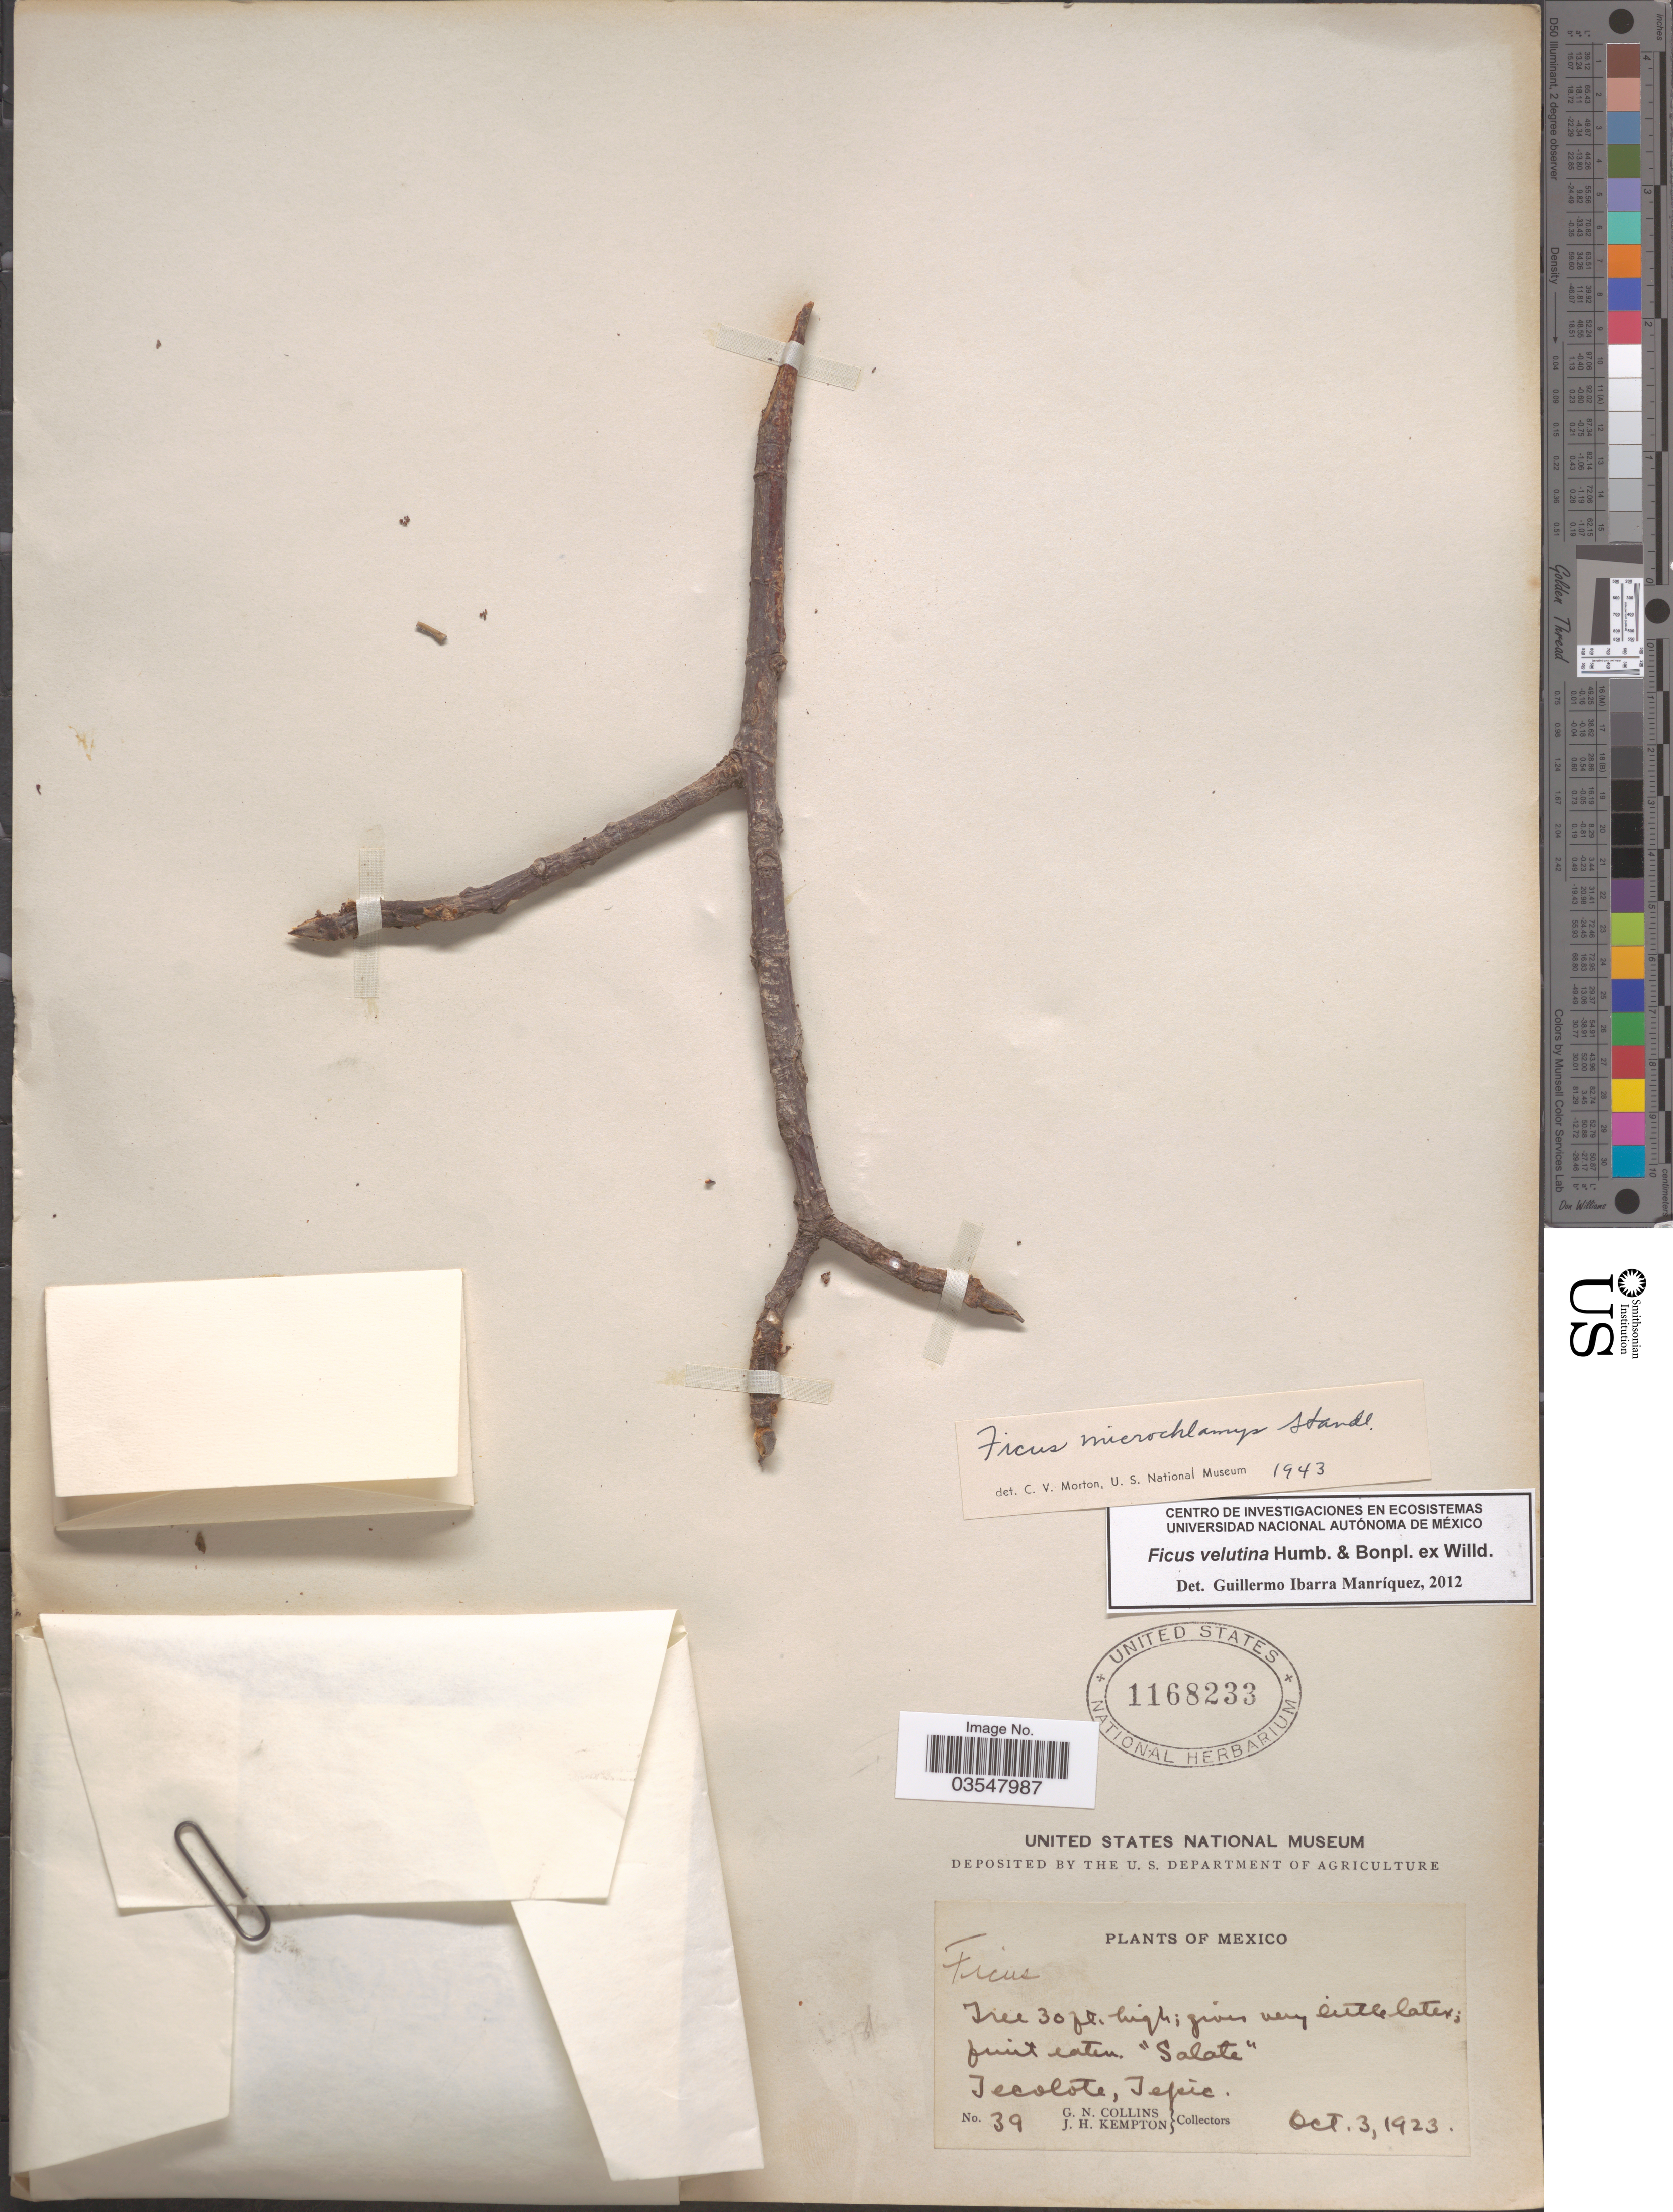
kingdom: Plantae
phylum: Tracheophyta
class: Magnoliopsida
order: Rosales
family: Moraceae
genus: Ficus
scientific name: Ficus velutina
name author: Humb. & Bonpl. ex Willd.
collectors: G. Collins & J. H. Kempton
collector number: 39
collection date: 1923-10-03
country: Mexico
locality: Tecolote, Tepic.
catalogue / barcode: US 1168233